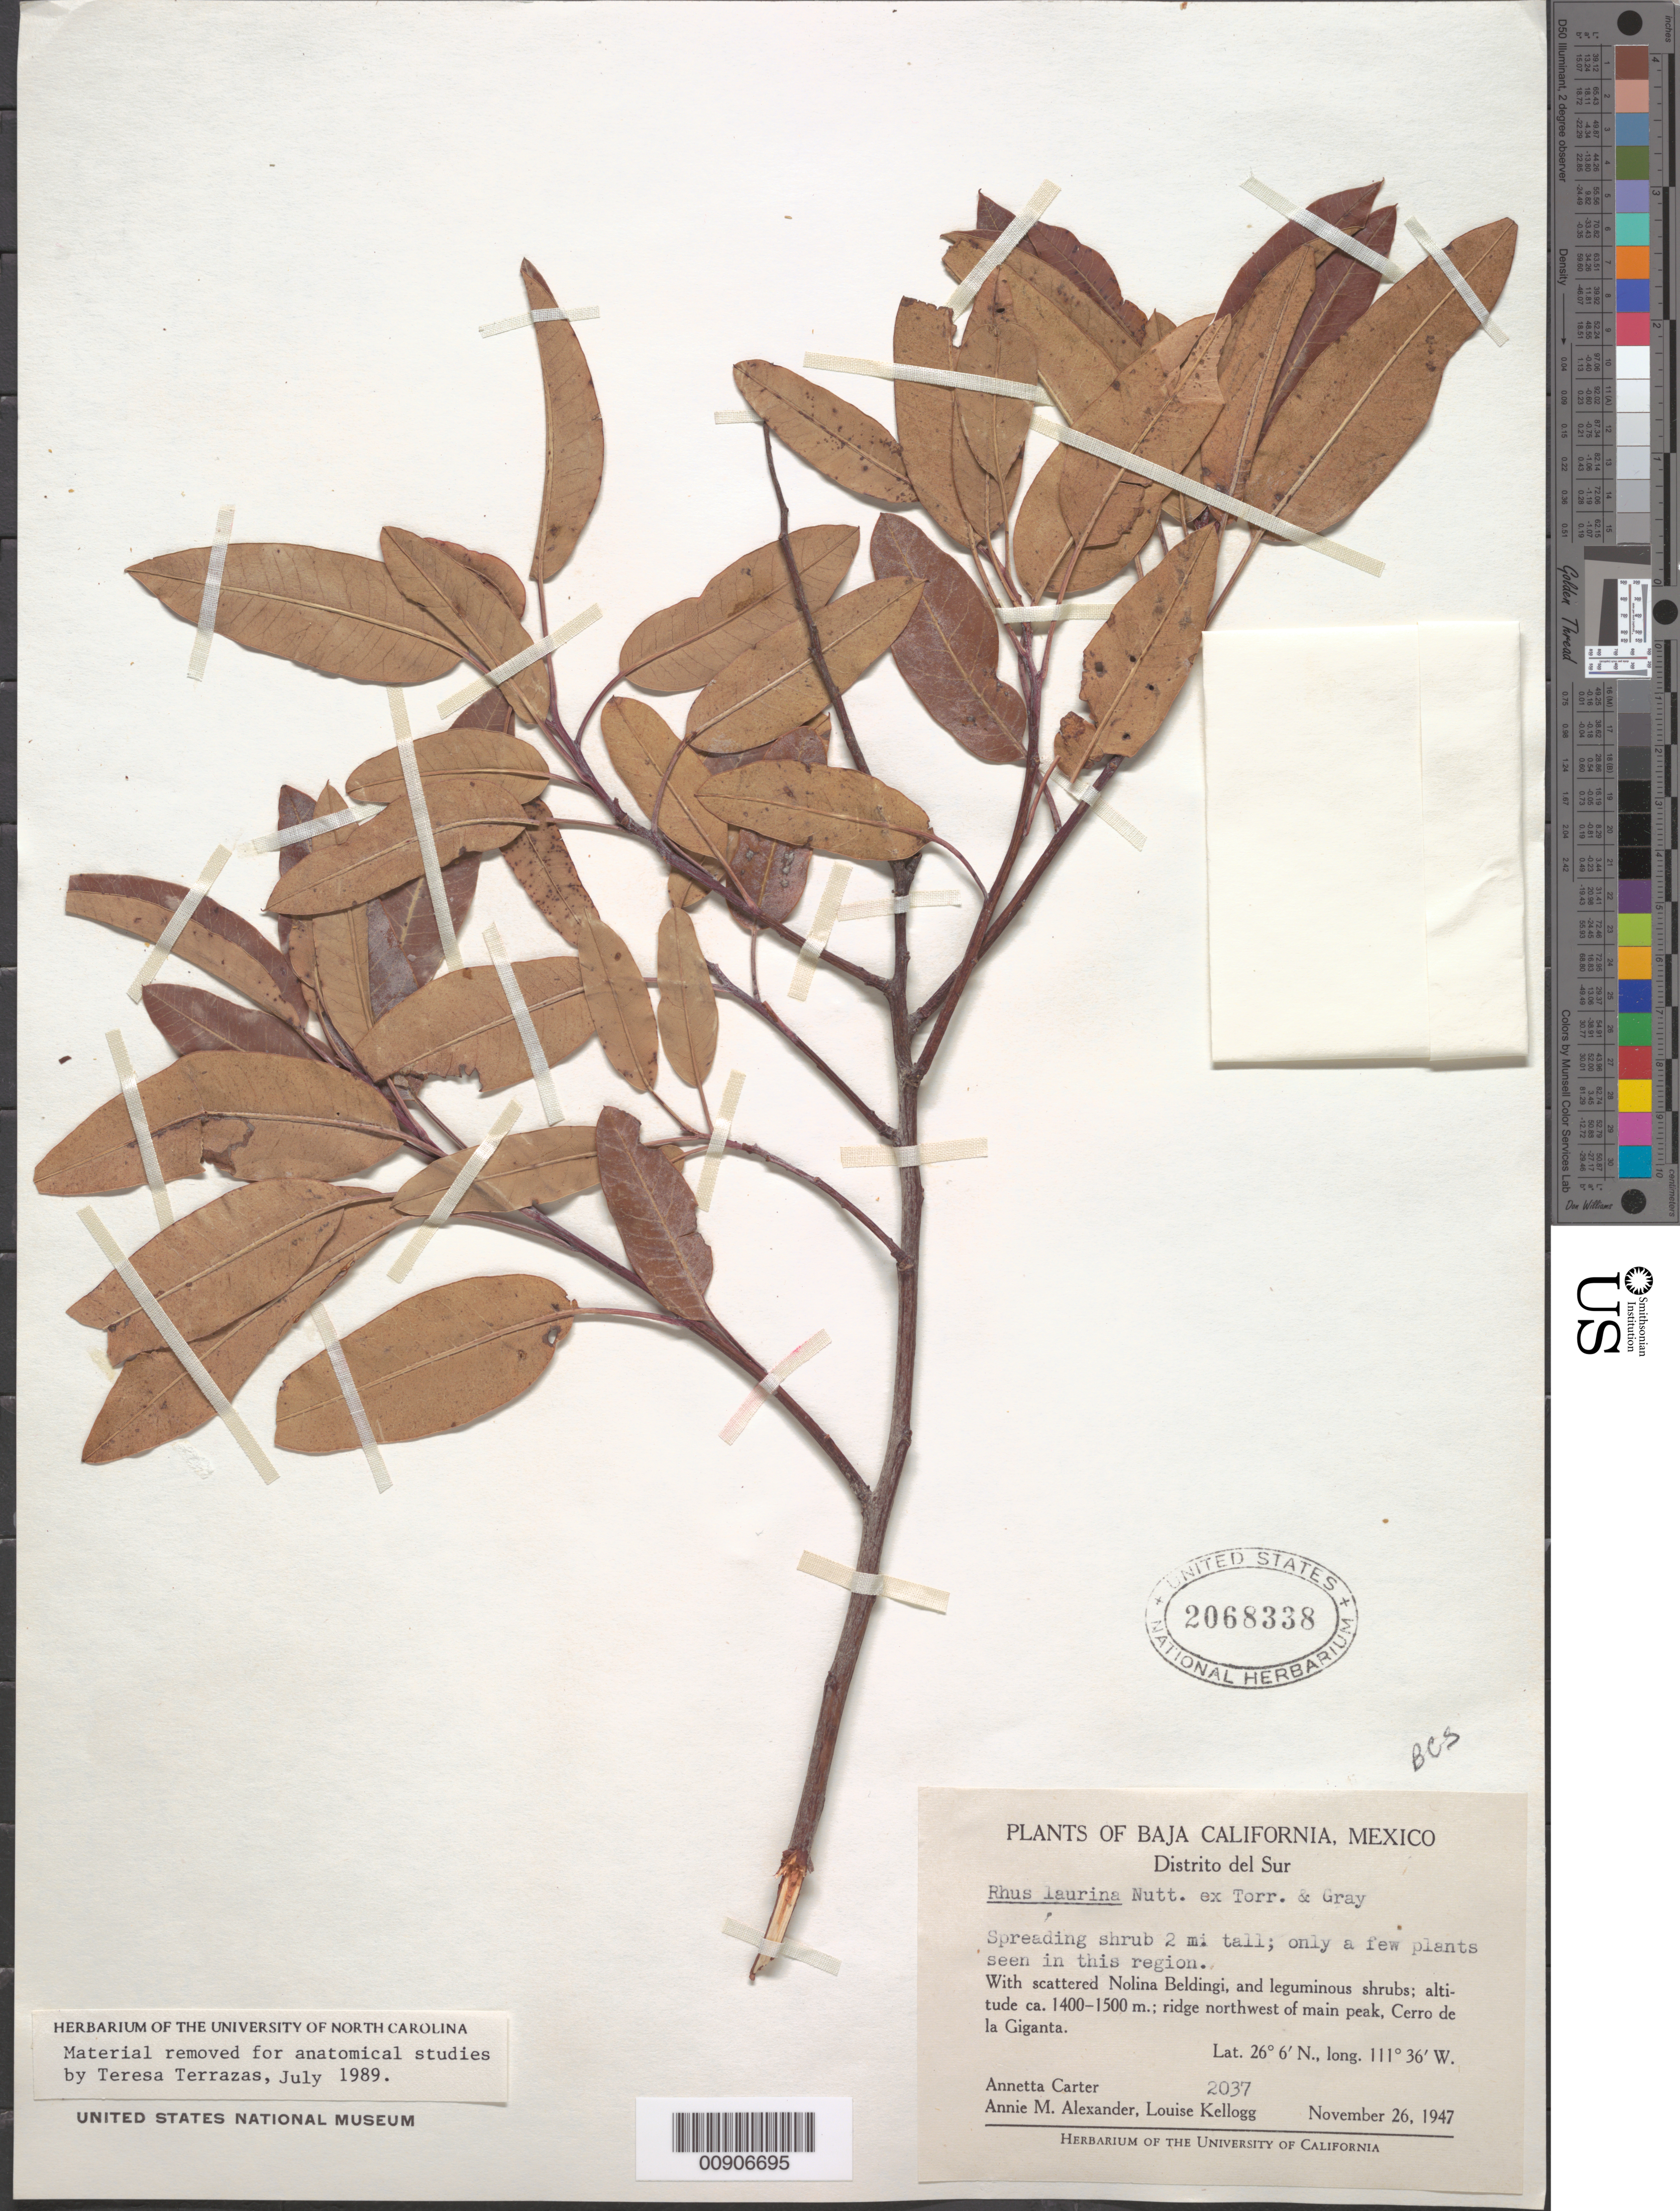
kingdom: Plantae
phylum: Tracheophyta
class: Magnoliopsida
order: Sapindales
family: Anacardiaceae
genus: Malosma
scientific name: Malosma laurina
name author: (Nutt.) Nutt. ex Abrams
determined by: Mitchell, John D.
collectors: A. Carter, A. M. Alexander & L. Kellogg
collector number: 2037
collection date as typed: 26 Nov 1947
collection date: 1947-11-26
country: Mexico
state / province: Baja California Sur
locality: Ridge northwest of main peak, Cerro de la Giganta. Baja California Distrito Sur.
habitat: Ridge with scattered Nolina Beldingi, and leguminous shrubs.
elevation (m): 1500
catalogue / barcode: US 2068338